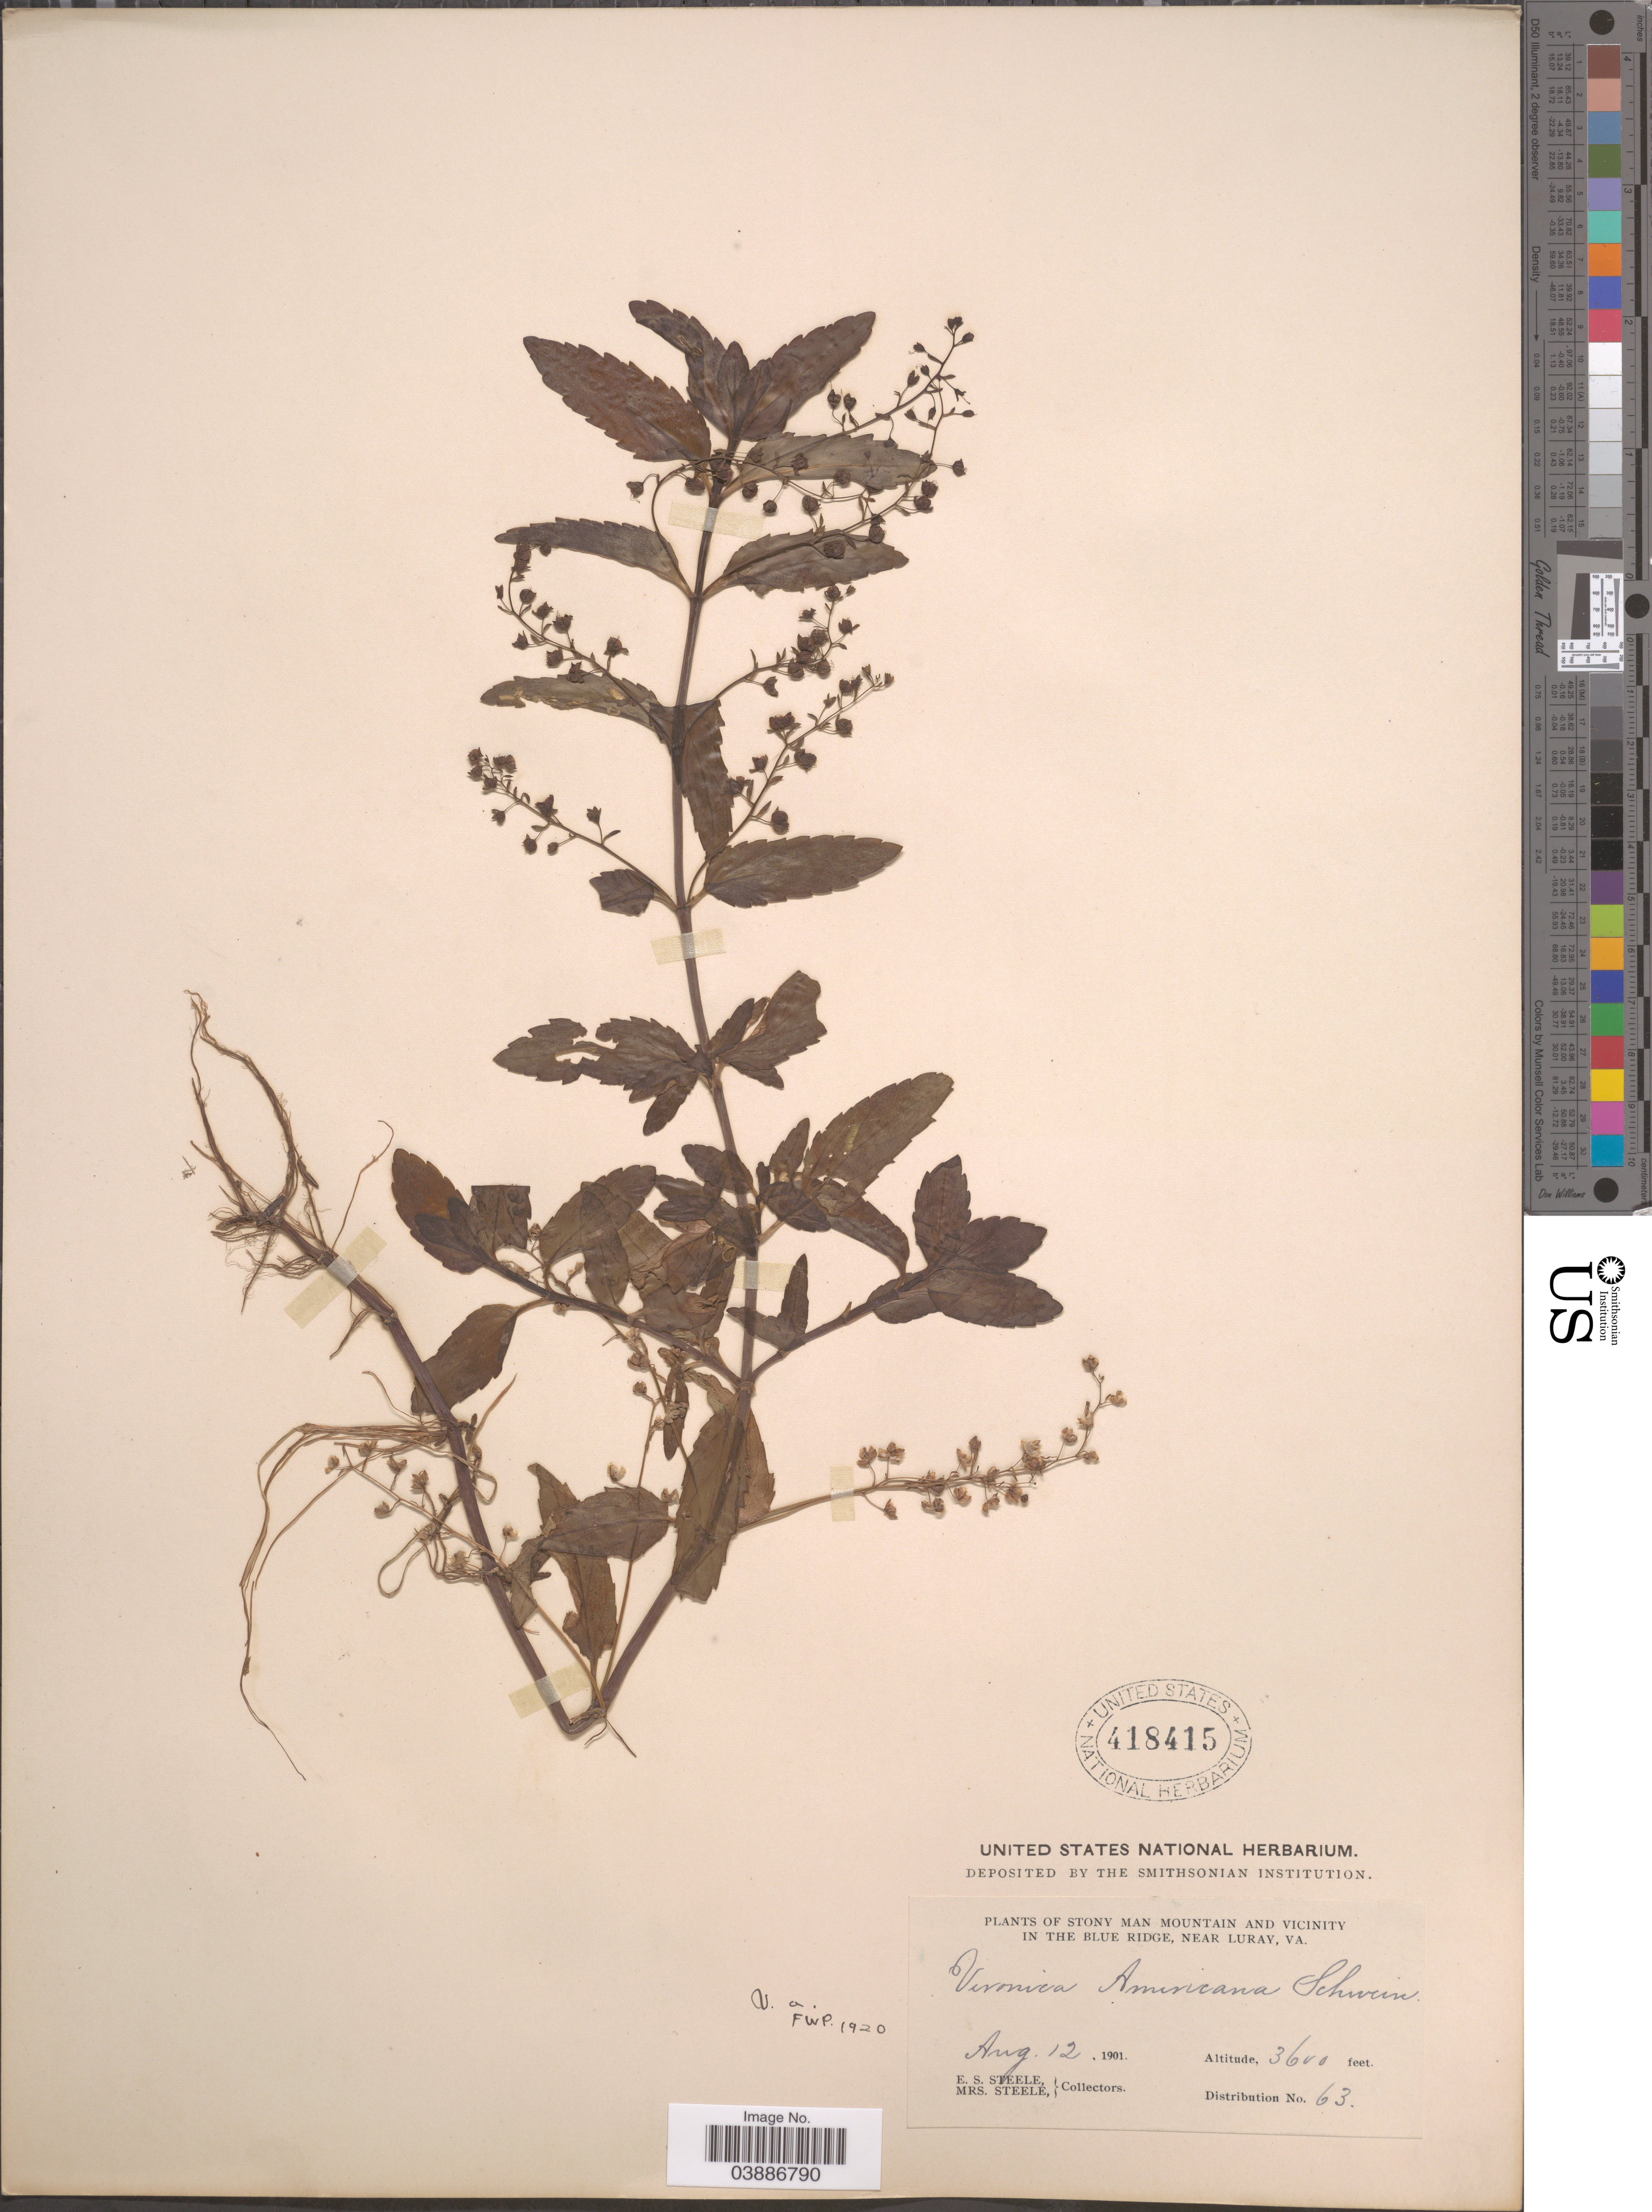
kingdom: Plantae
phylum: Tracheophyta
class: Magnoliopsida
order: Lamiales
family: Plantaginaceae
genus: Veronica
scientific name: Veronica americana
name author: Schwein. ex Benth.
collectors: E. Steele & Mrs. E. S. Steele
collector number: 63?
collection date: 1901-08-12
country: United States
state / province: Virginia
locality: Stony Man Mountain and vicinity. in the Blue Ridge, near Luray.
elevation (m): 1097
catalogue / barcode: US 418415